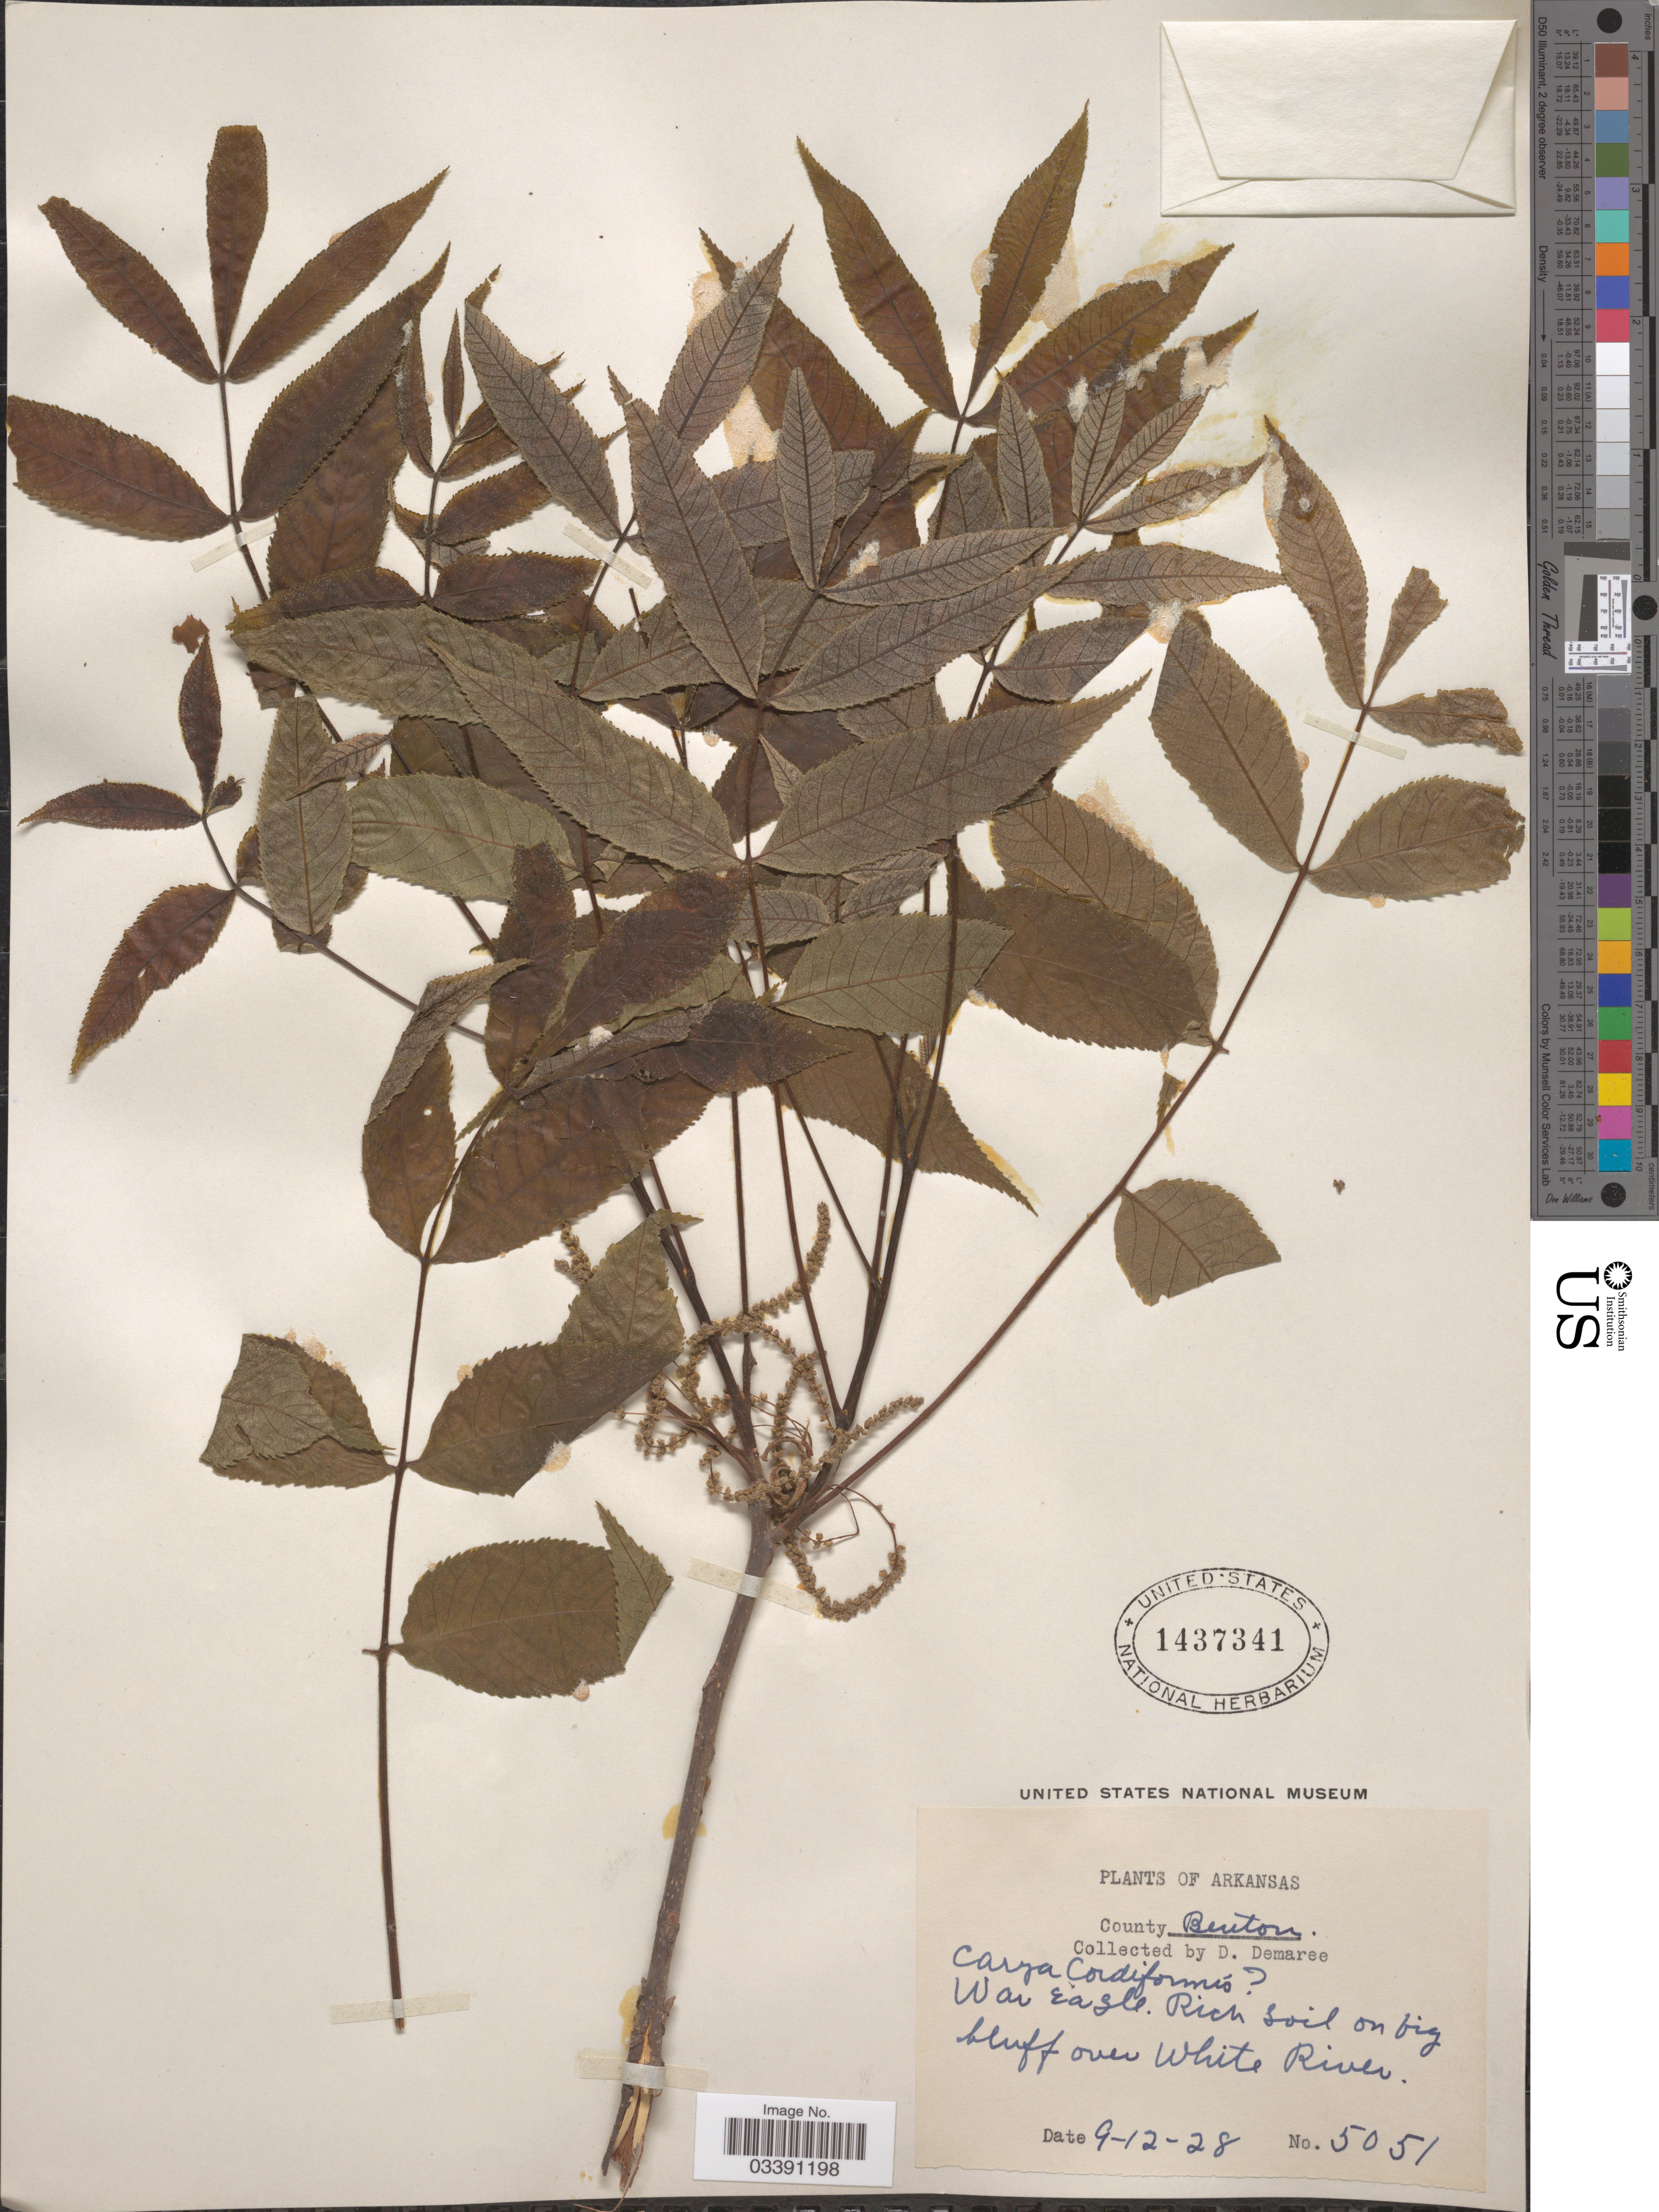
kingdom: Plantae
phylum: Tracheophyta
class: Magnoliopsida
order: Fagales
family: Juglandaceae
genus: Carya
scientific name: Carya cordiformis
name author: (Wangenh.) K. Koch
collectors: D. Demaree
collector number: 5051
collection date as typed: Transcribed d/m/y: 12/9/28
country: United States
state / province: Arkansas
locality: County: Benton. War Eagle. Rich soil on big bluff over White River.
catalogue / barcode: US 1437341